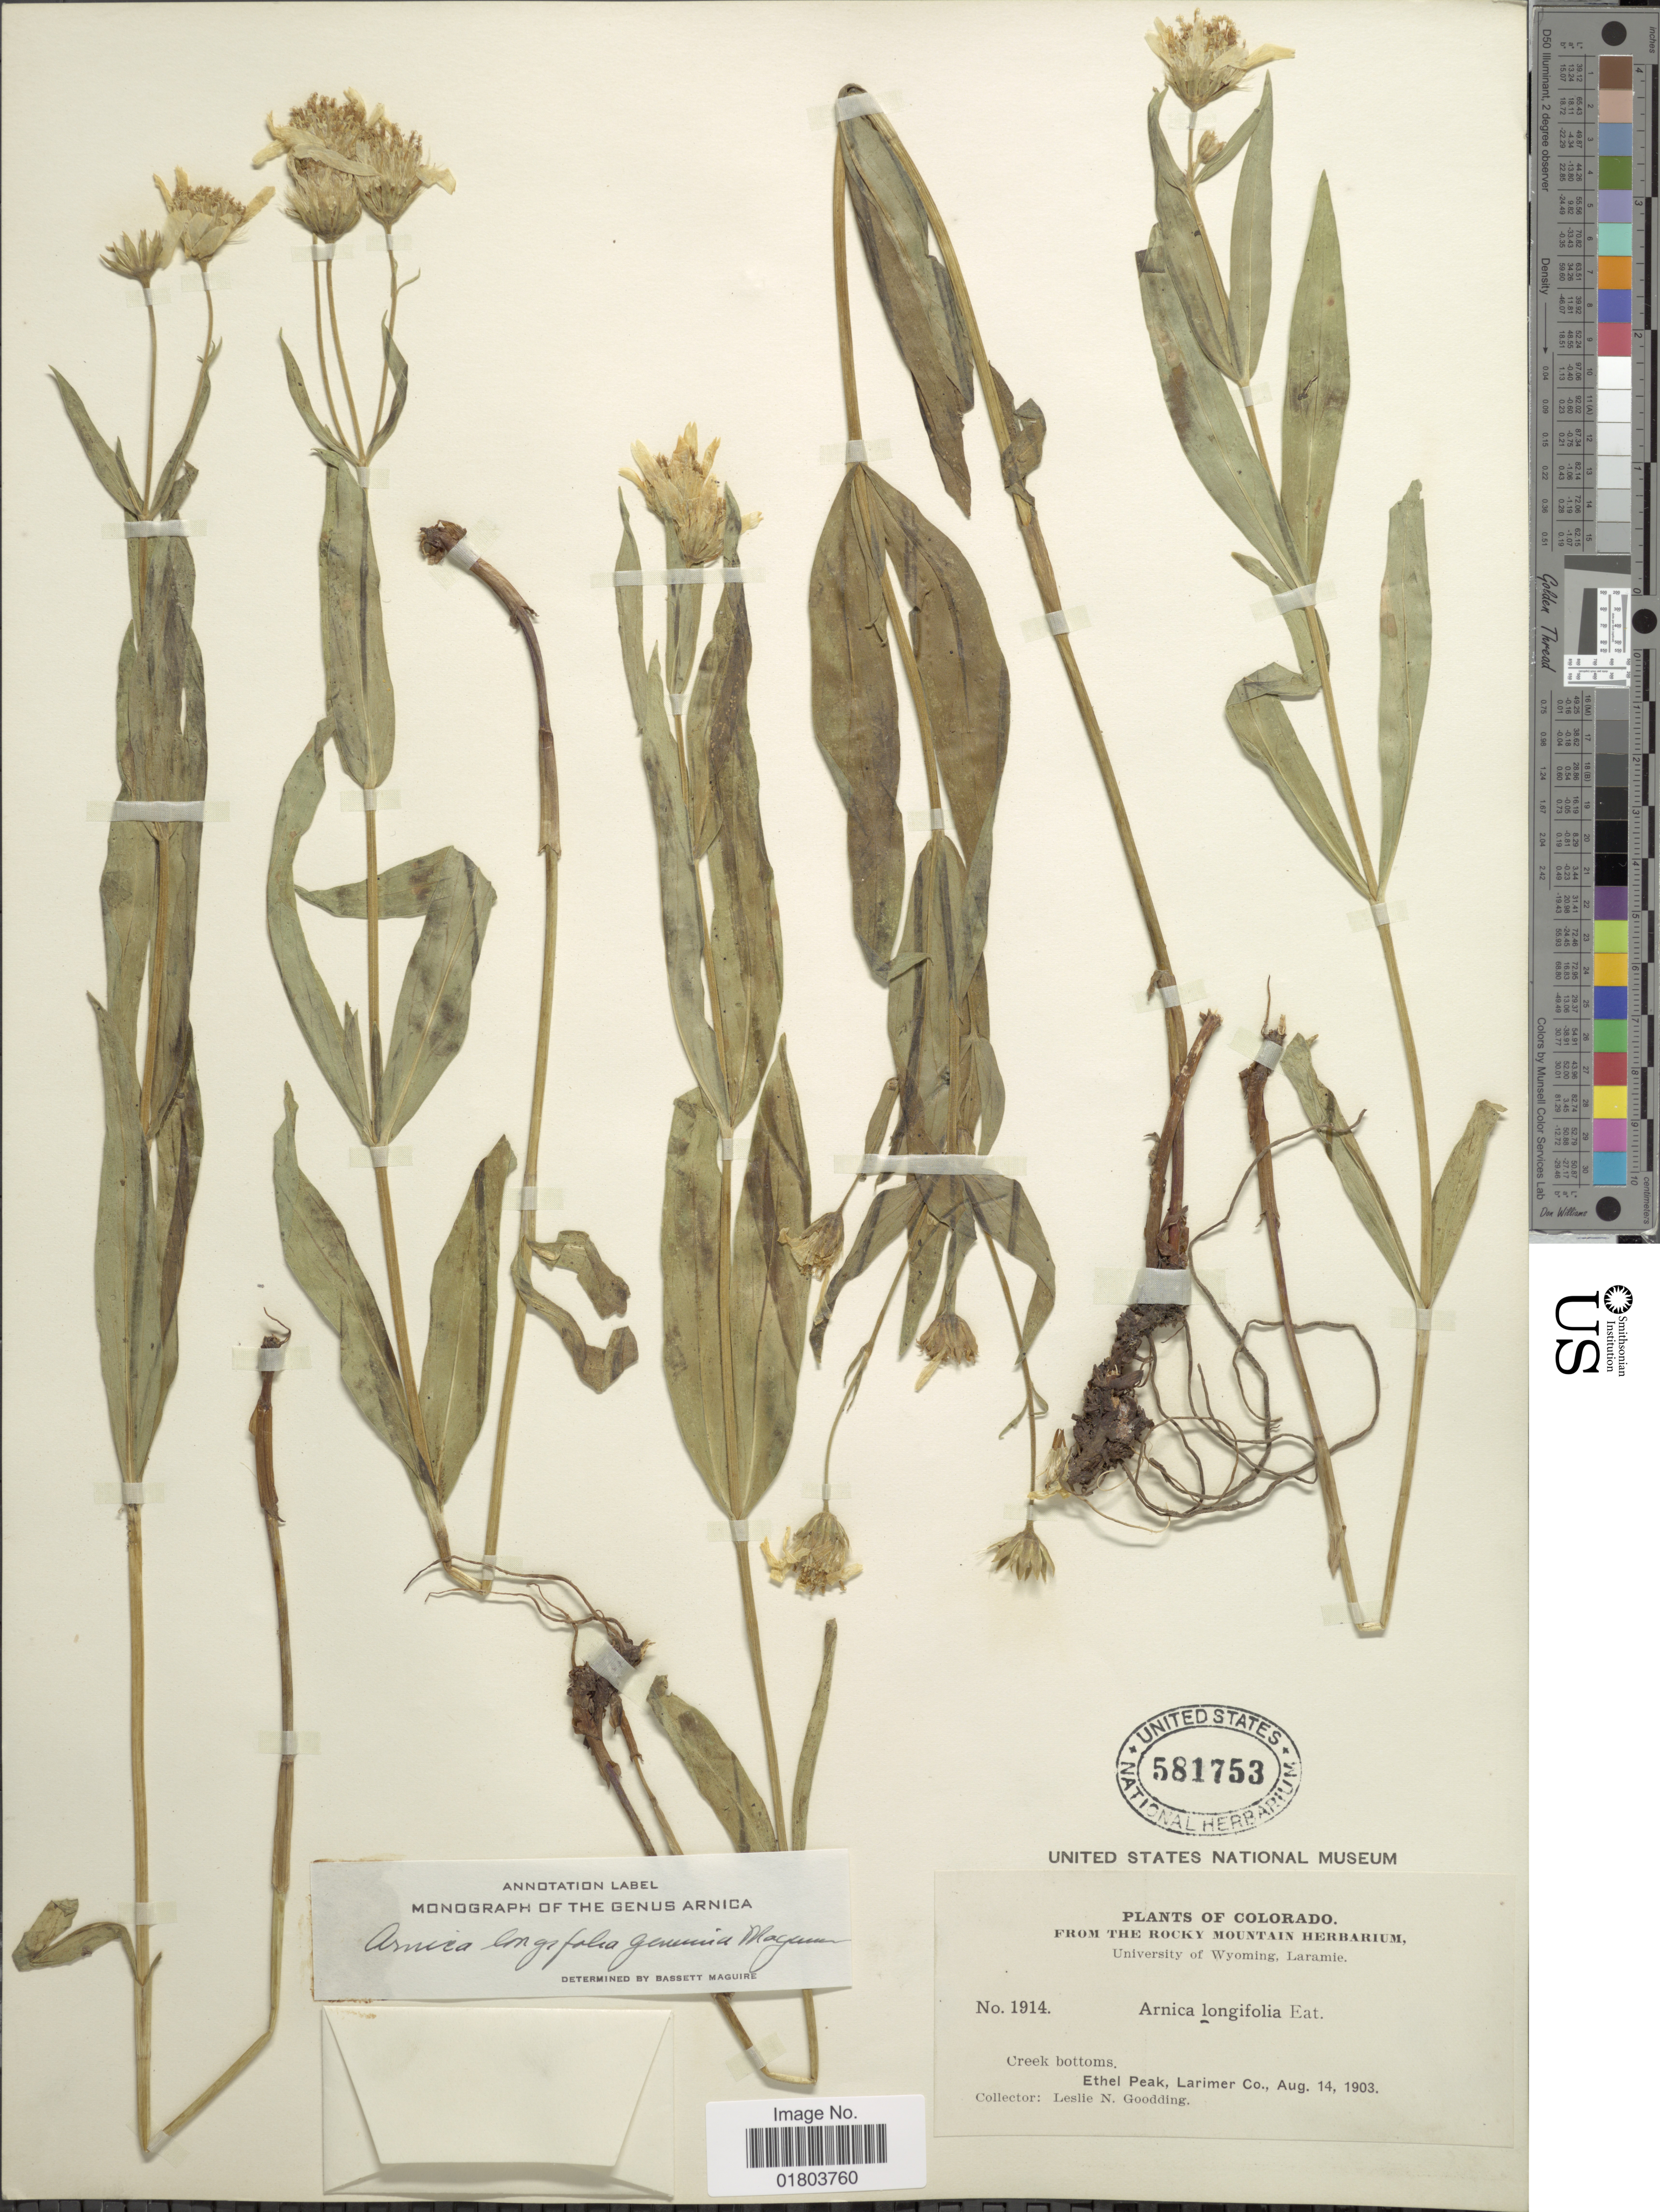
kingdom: Plantae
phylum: Tracheophyta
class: Magnoliopsida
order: Asterales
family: Asteraceae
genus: Arnica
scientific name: Arnica longifolia subsp. genuina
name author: Maguire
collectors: L. N. Goodding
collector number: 1914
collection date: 1903-08-14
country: United States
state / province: Colorado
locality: Creek bottoms, Ethel Peak, Larimer Co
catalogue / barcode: US 581753